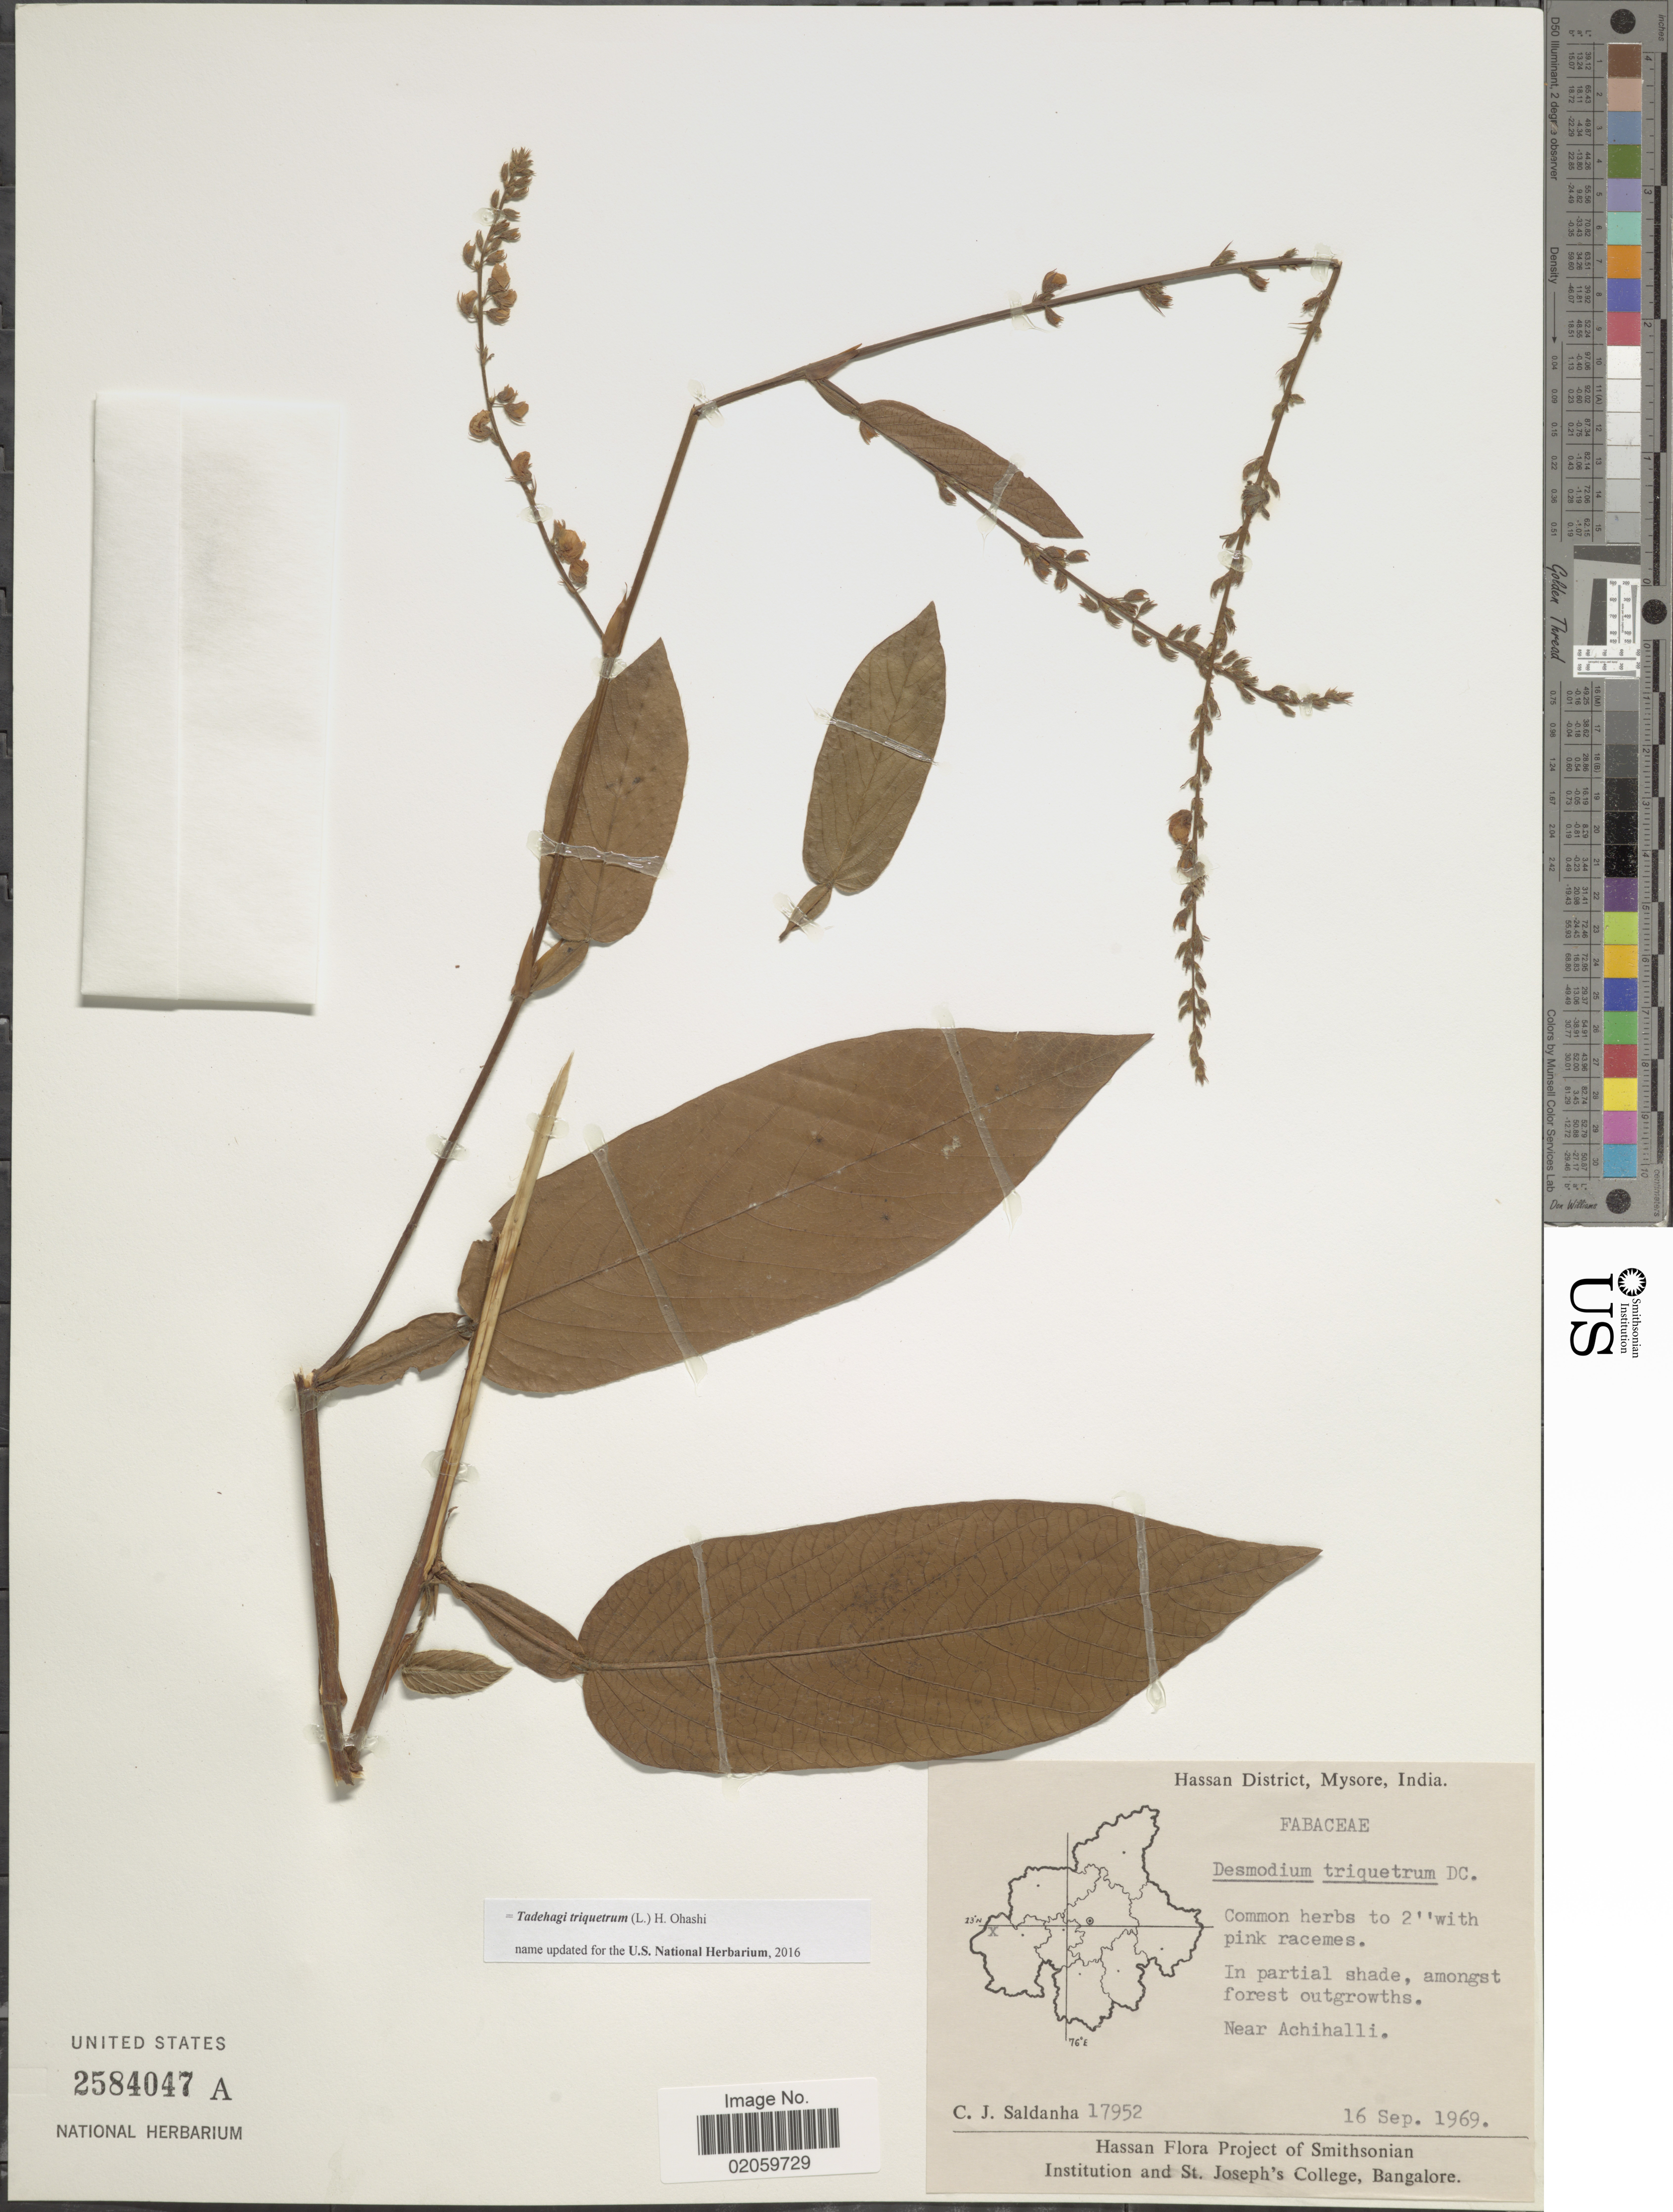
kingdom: Plantae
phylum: Tracheophyta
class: Magnoliopsida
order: Fabales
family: Fabaceae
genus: Tadehagi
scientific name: Tadehagi triquetrum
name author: (L.) H. Ohashi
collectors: C. J. Saldanha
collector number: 17952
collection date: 1969-09-16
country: India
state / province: Karnataka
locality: Hassan District, Mysore, Near Achihalli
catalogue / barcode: US 2584047A